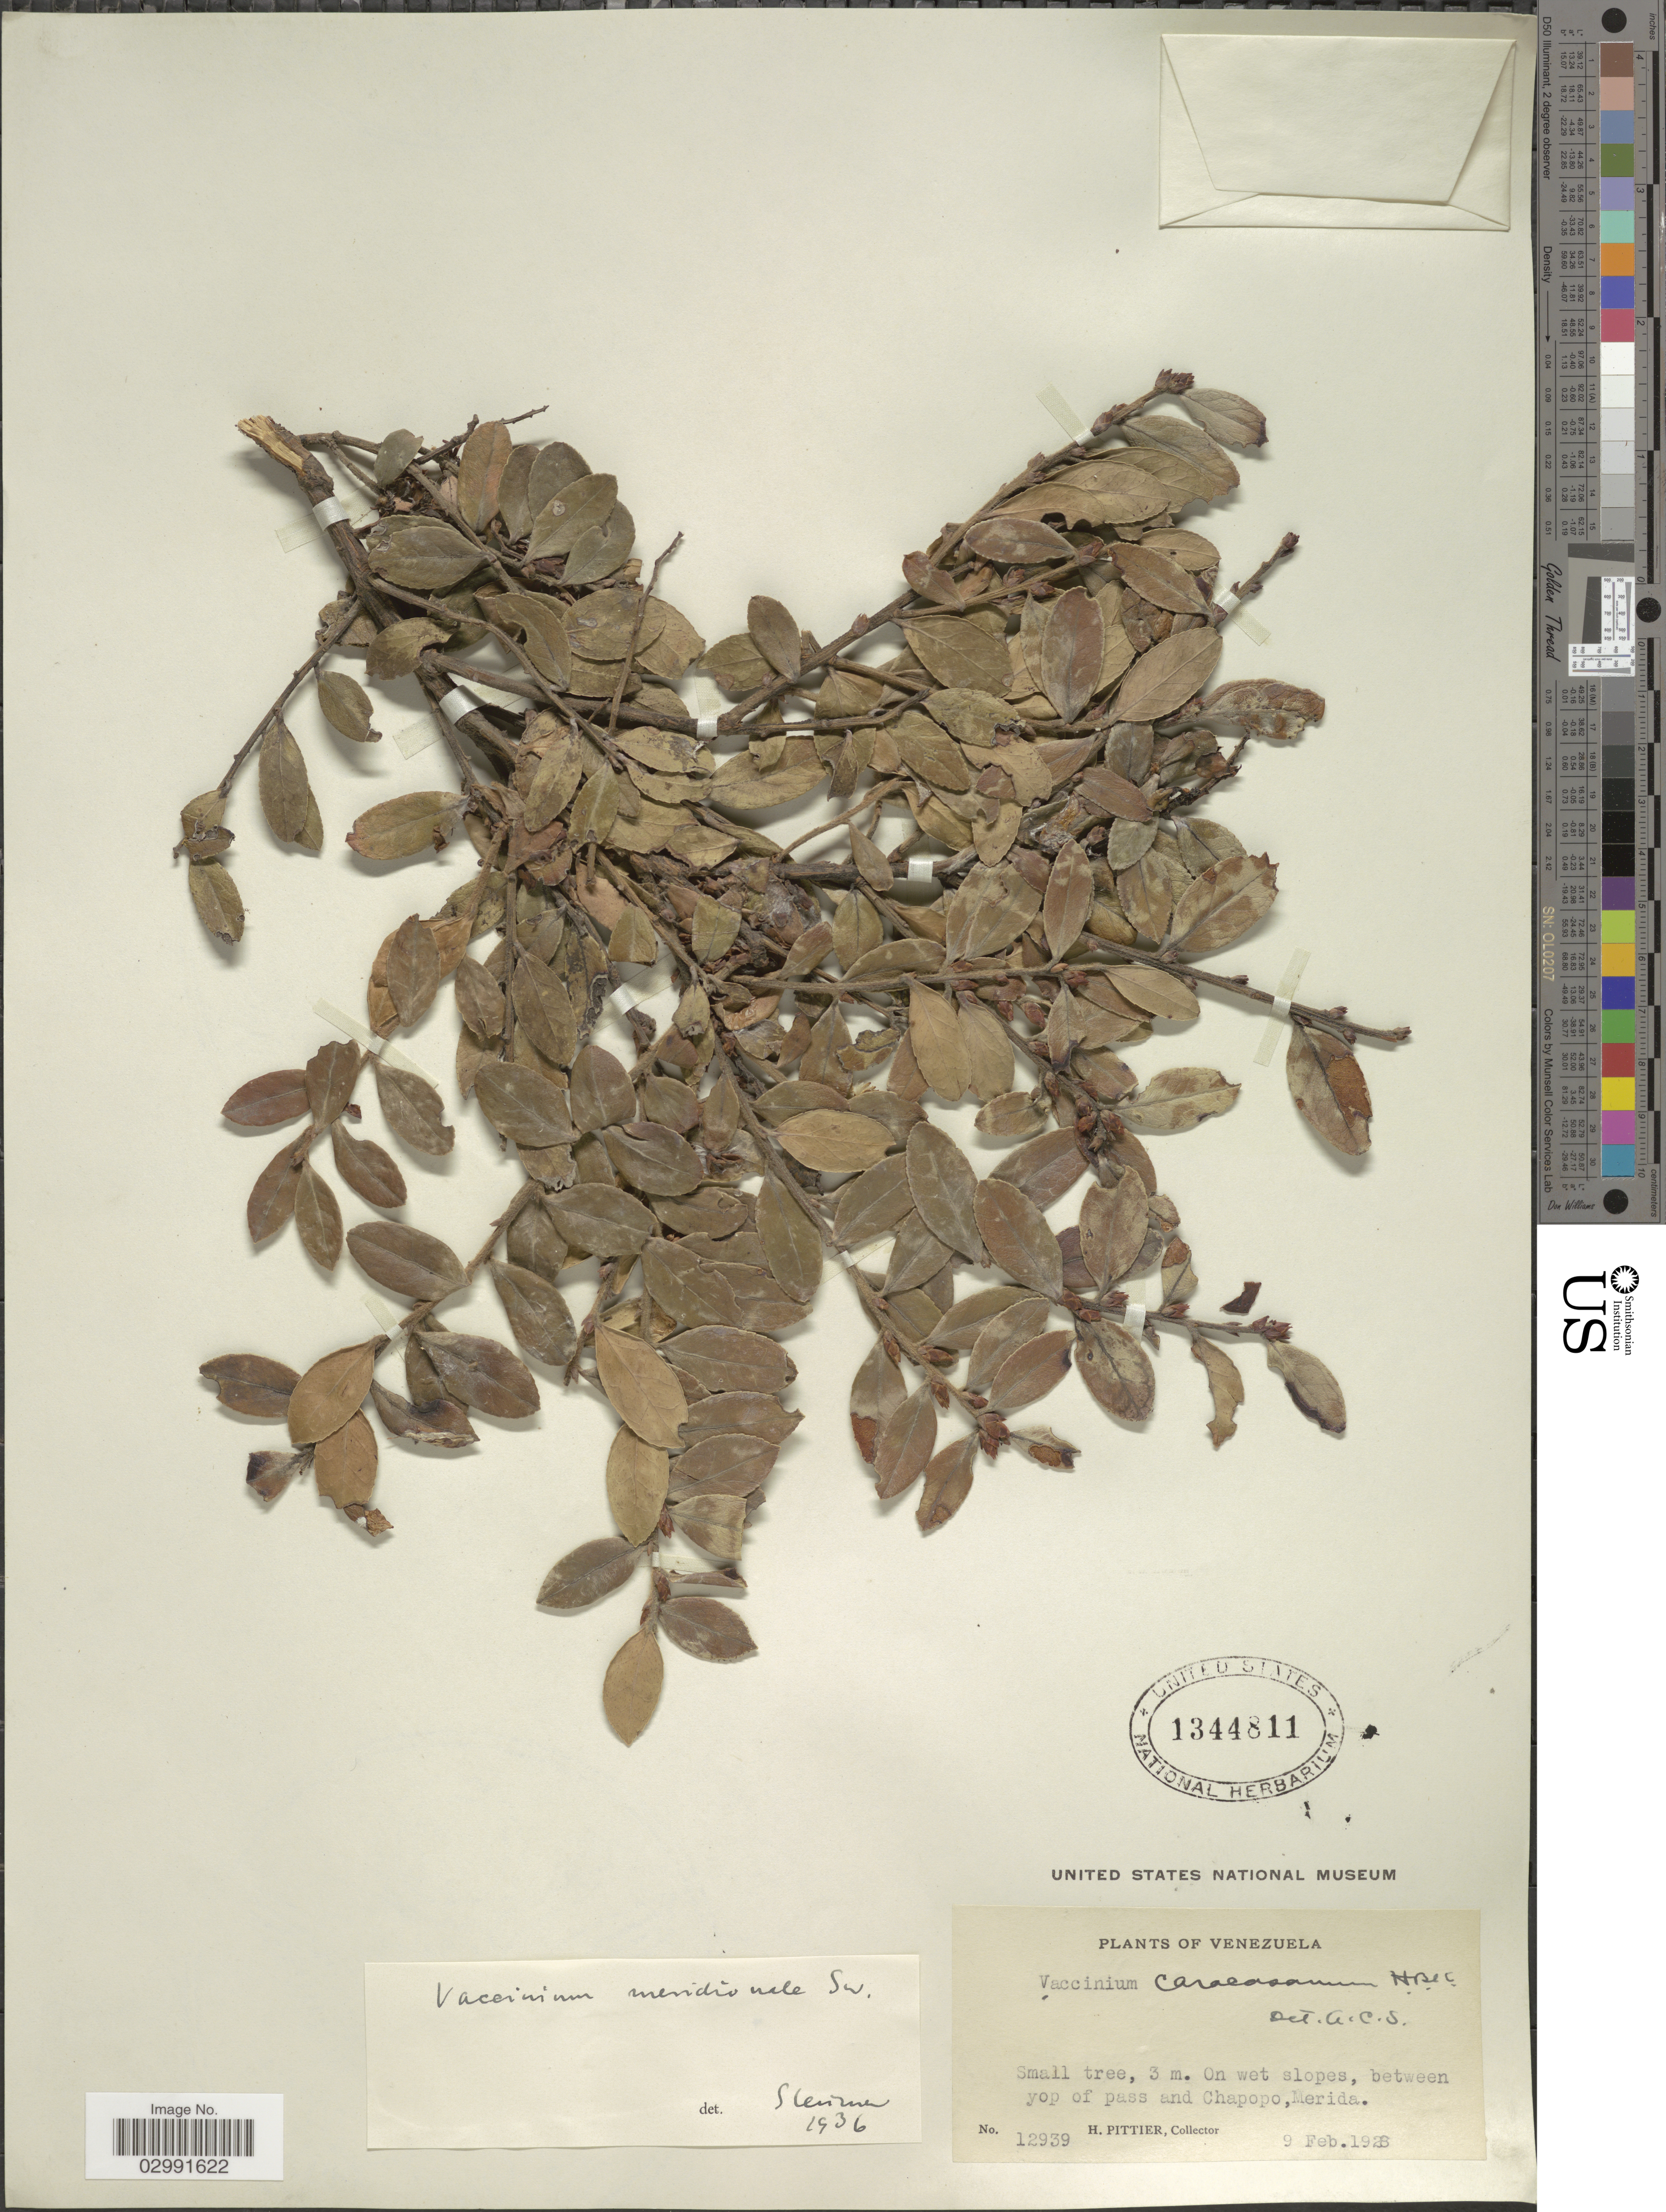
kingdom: Plantae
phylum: Tracheophyta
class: Magnoliopsida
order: Ericales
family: Ericaceae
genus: Vaccinium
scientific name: Vaccinium meridionale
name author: Sw.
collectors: H. F. Pittier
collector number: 12939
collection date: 1926-02-09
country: Venezuela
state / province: Mérida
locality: On wet slopes between yop of pass and Chapopo.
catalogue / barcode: US 1344811